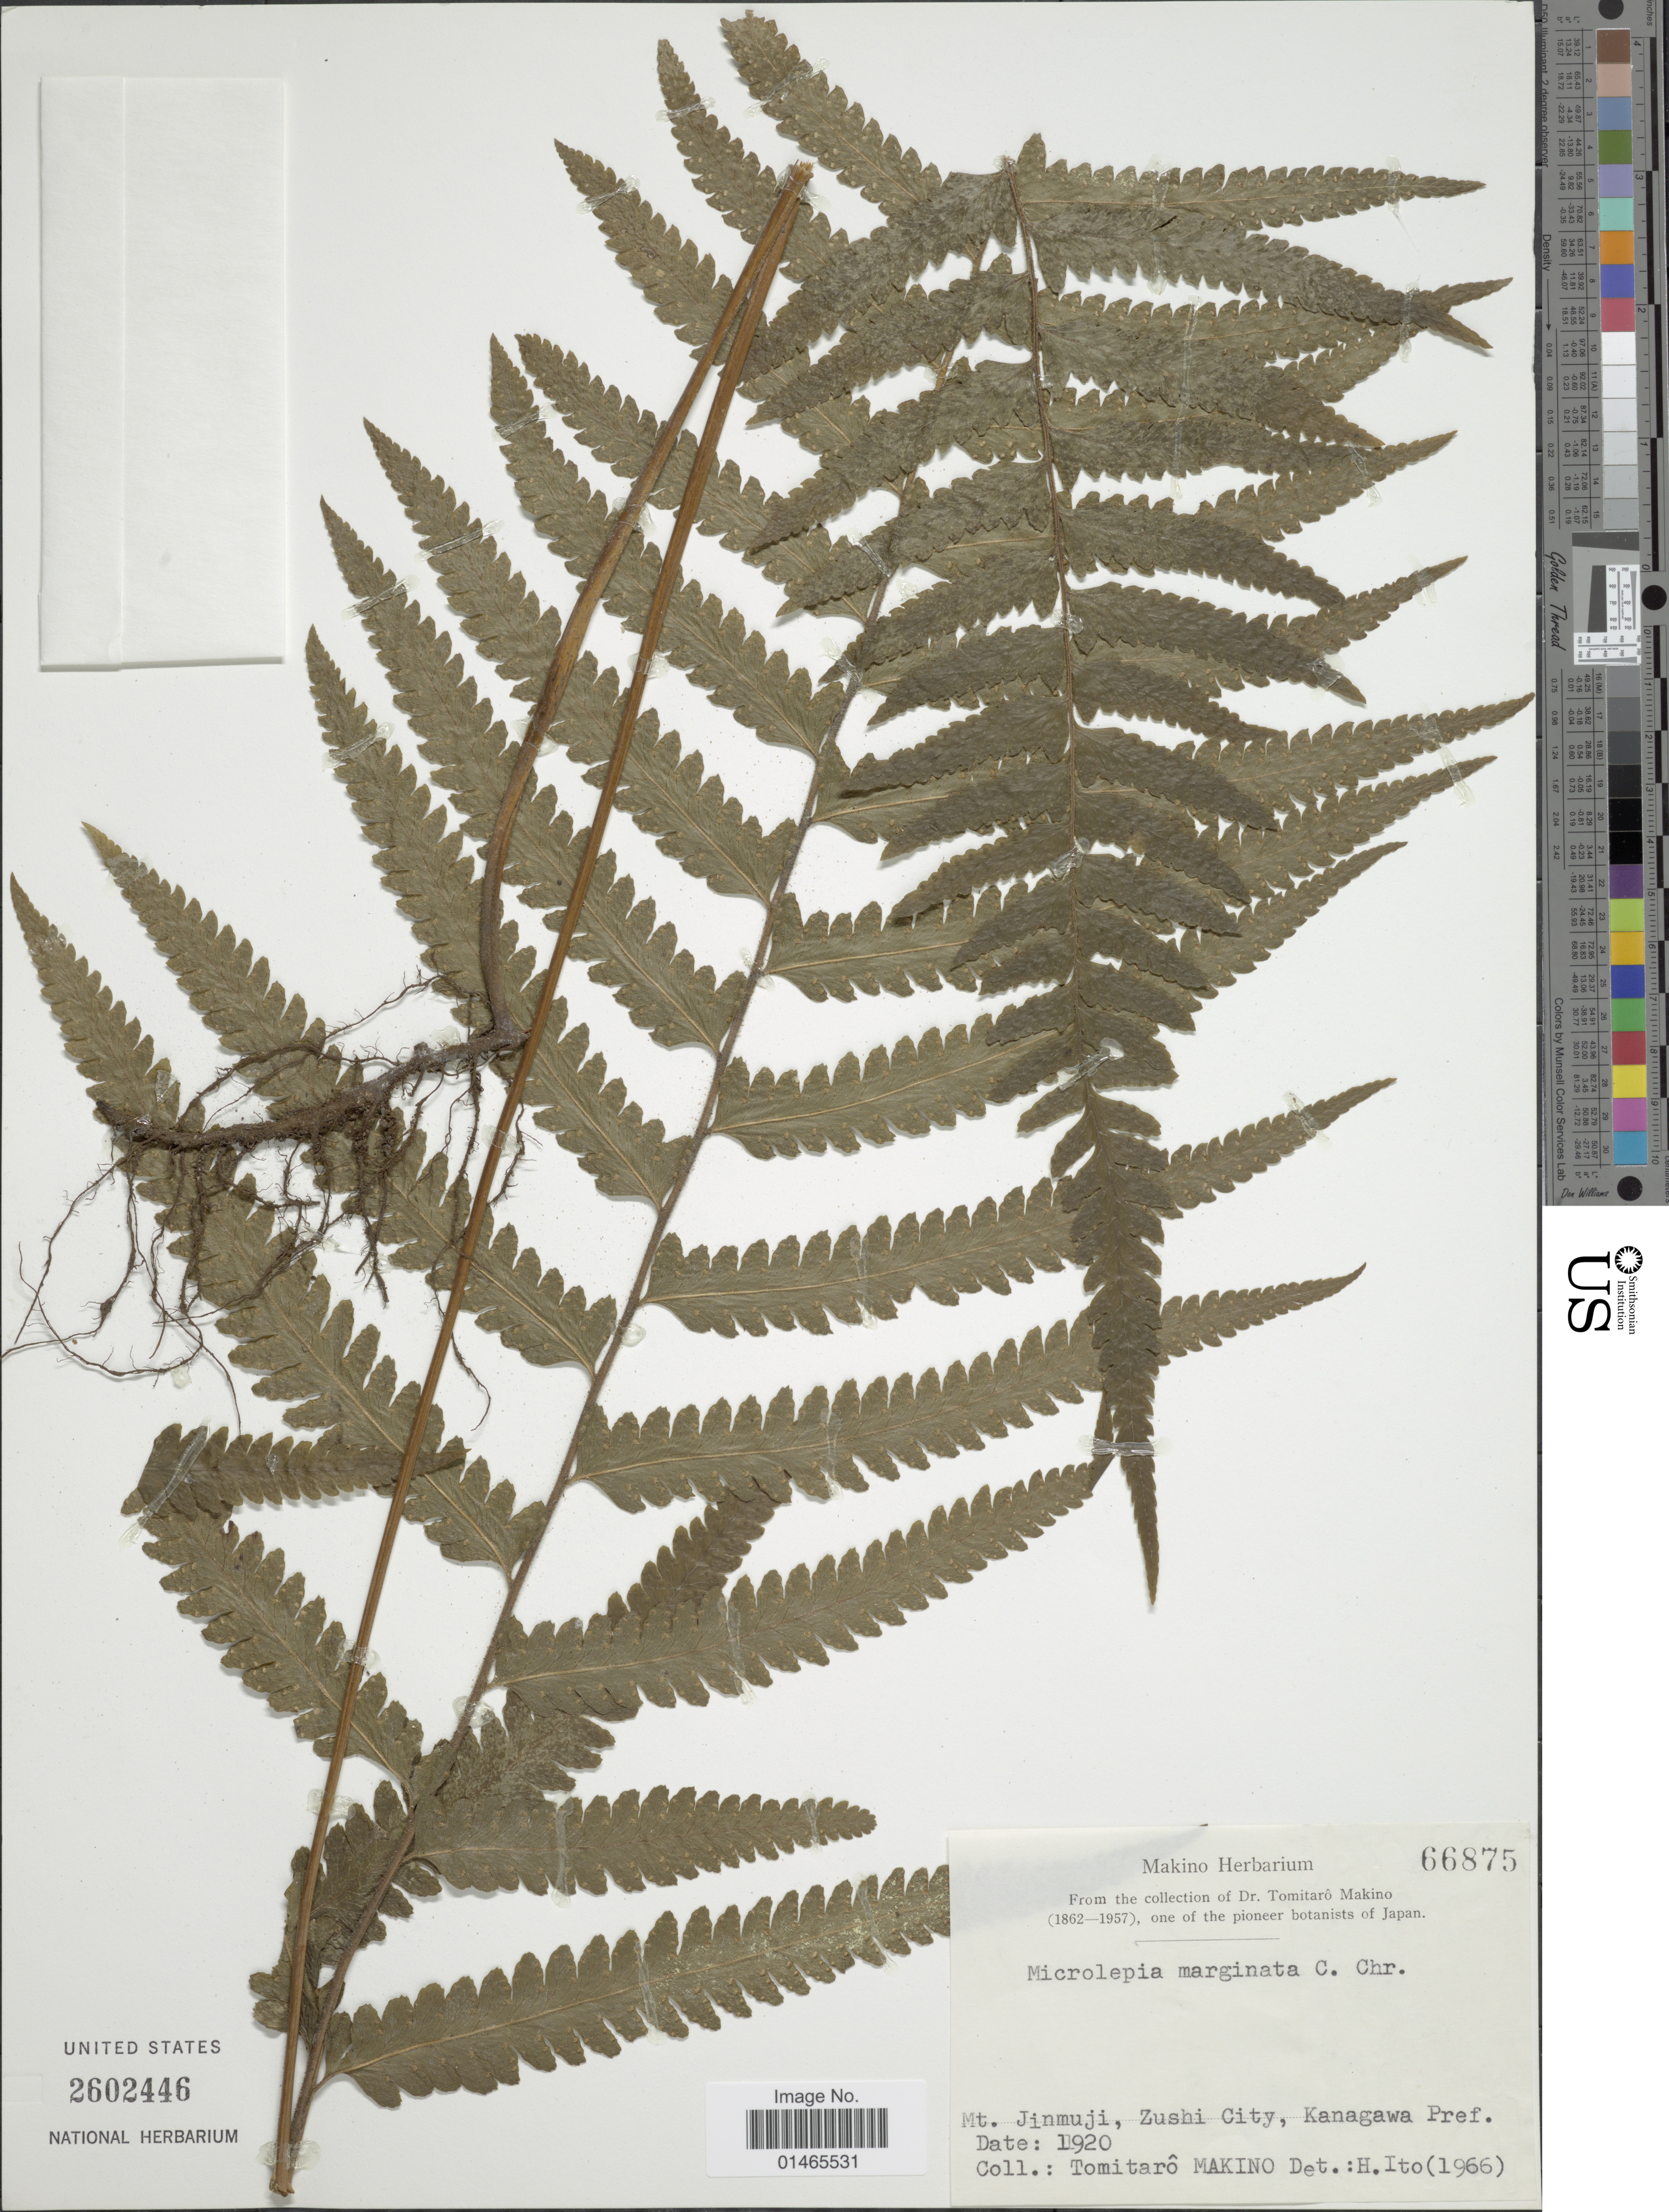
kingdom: Plantae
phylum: Tracheophyta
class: Polypodiopsida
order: Polypodiales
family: Dennstaedtiaceae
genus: Microlepia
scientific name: Microlepia marginata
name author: (Houtt.) C. Chr.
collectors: T. Makino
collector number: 66875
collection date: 1920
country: Japan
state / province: Kanagawa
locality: Mt. Jinmuji, Zushi City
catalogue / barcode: US 2602446